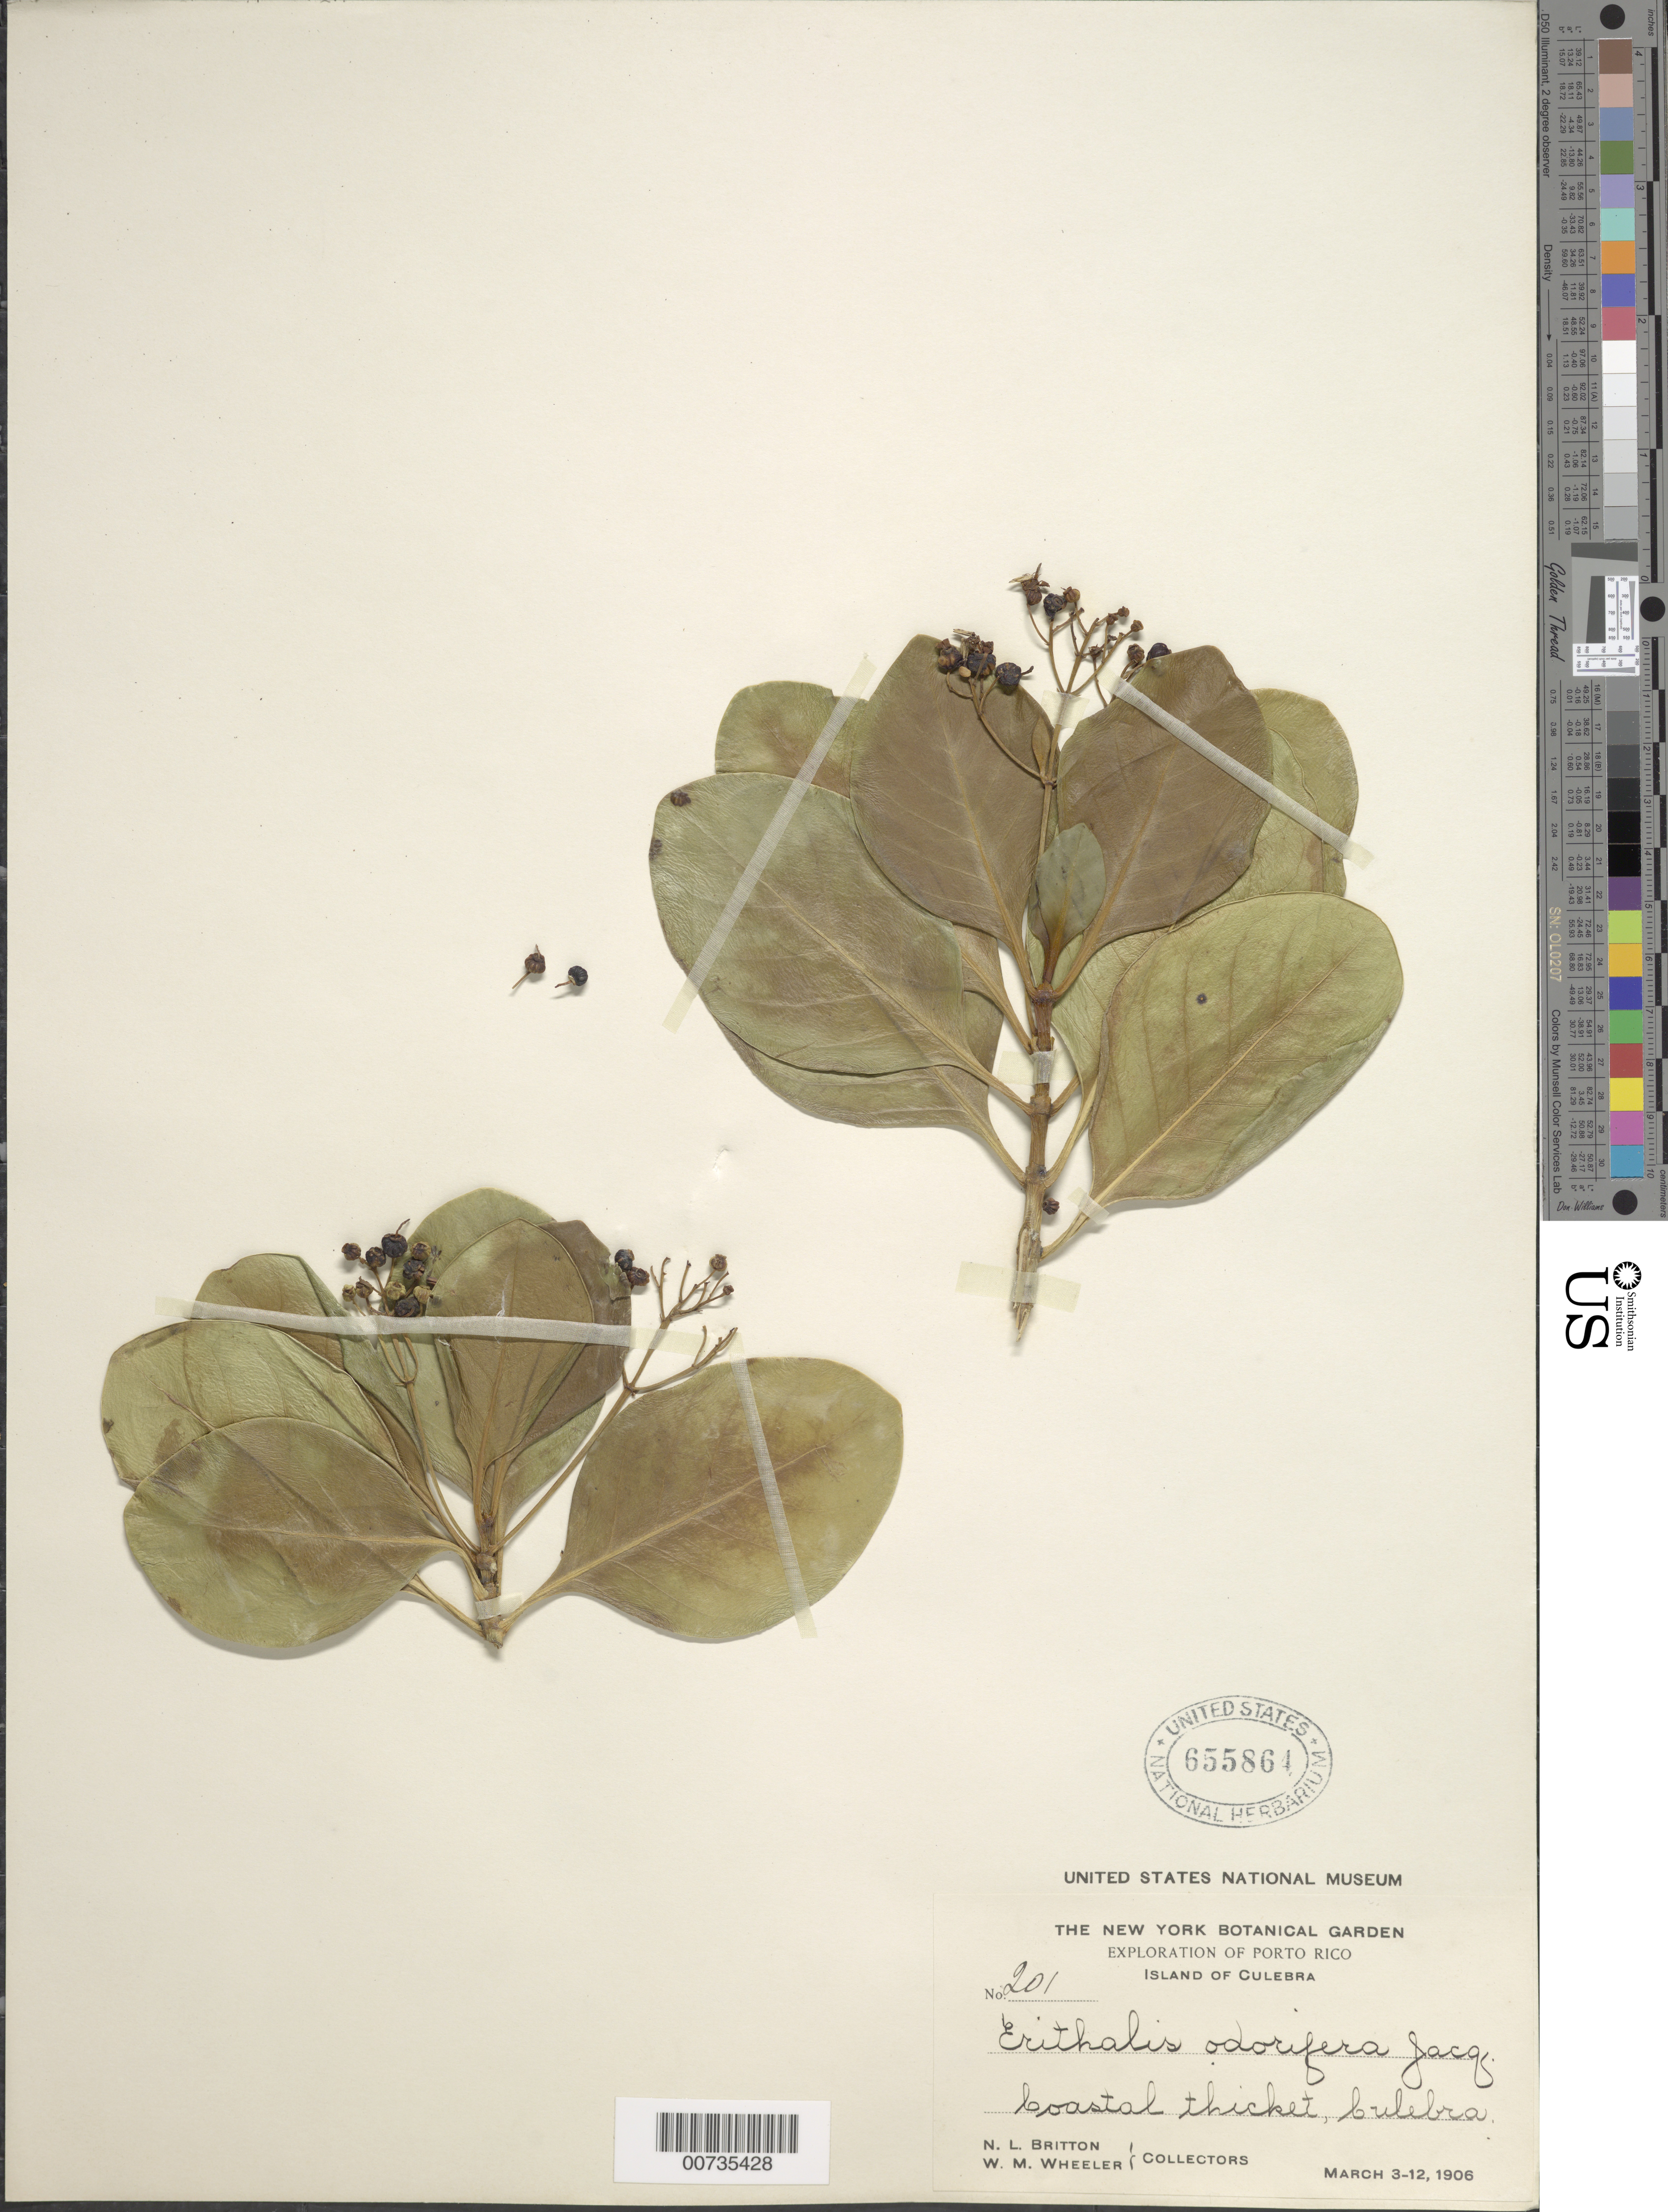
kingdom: Plantae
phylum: Tracheophyta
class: Magnoliopsida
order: Gentianales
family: Rubiaceae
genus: Erithalis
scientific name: Erithalis fruticosa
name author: L.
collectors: N. Britton & W. Wheeler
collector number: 201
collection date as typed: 03 Mar 1906 to 12 Mar 1906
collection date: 1906-03-03/1906-03-12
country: Puerto Rico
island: Culebra Island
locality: Culebra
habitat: Coastal thicket.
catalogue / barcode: US 655864